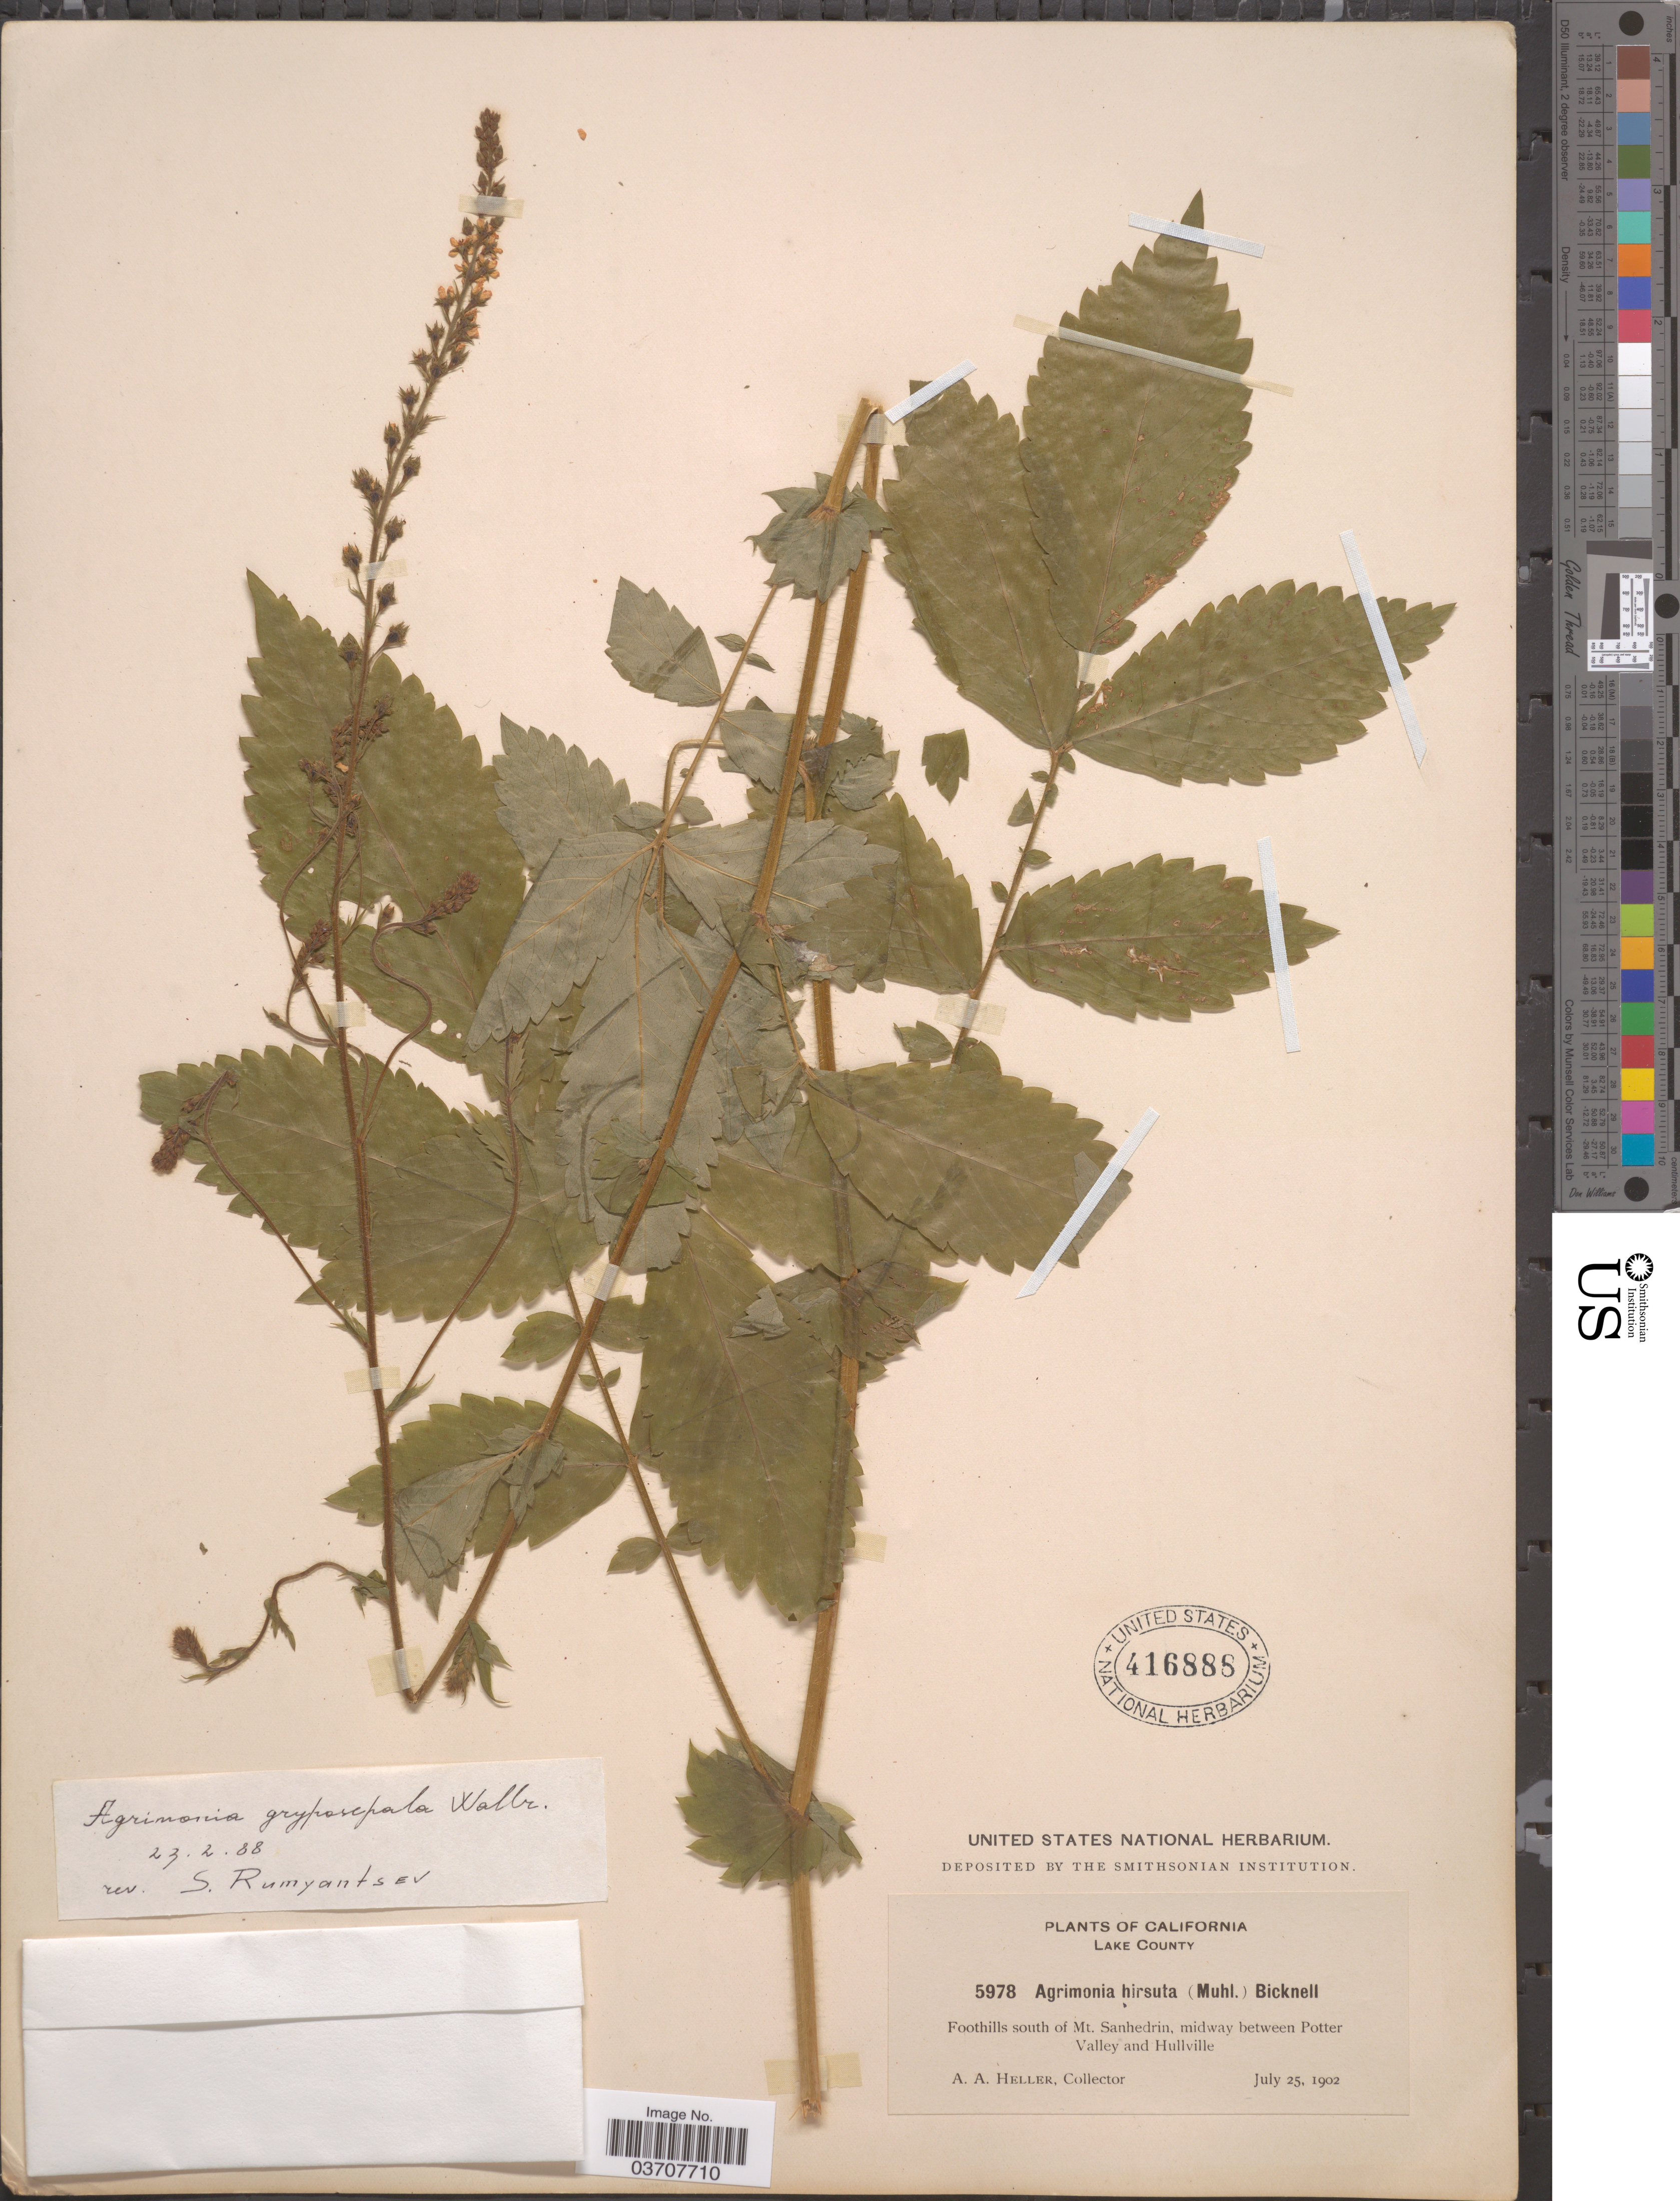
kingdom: Plantae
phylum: Tracheophyta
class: Magnoliopsida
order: Rosales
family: Rosaceae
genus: Agrimonia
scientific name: Agrimonia gryposepala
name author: Wallr.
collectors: A. A. Heller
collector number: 5978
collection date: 1902-07-25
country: United States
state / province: California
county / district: Lake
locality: Lake County. Foothills south of Mt. Sanhedrin, midway between Potter Valley and Hullville.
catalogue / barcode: US 416888